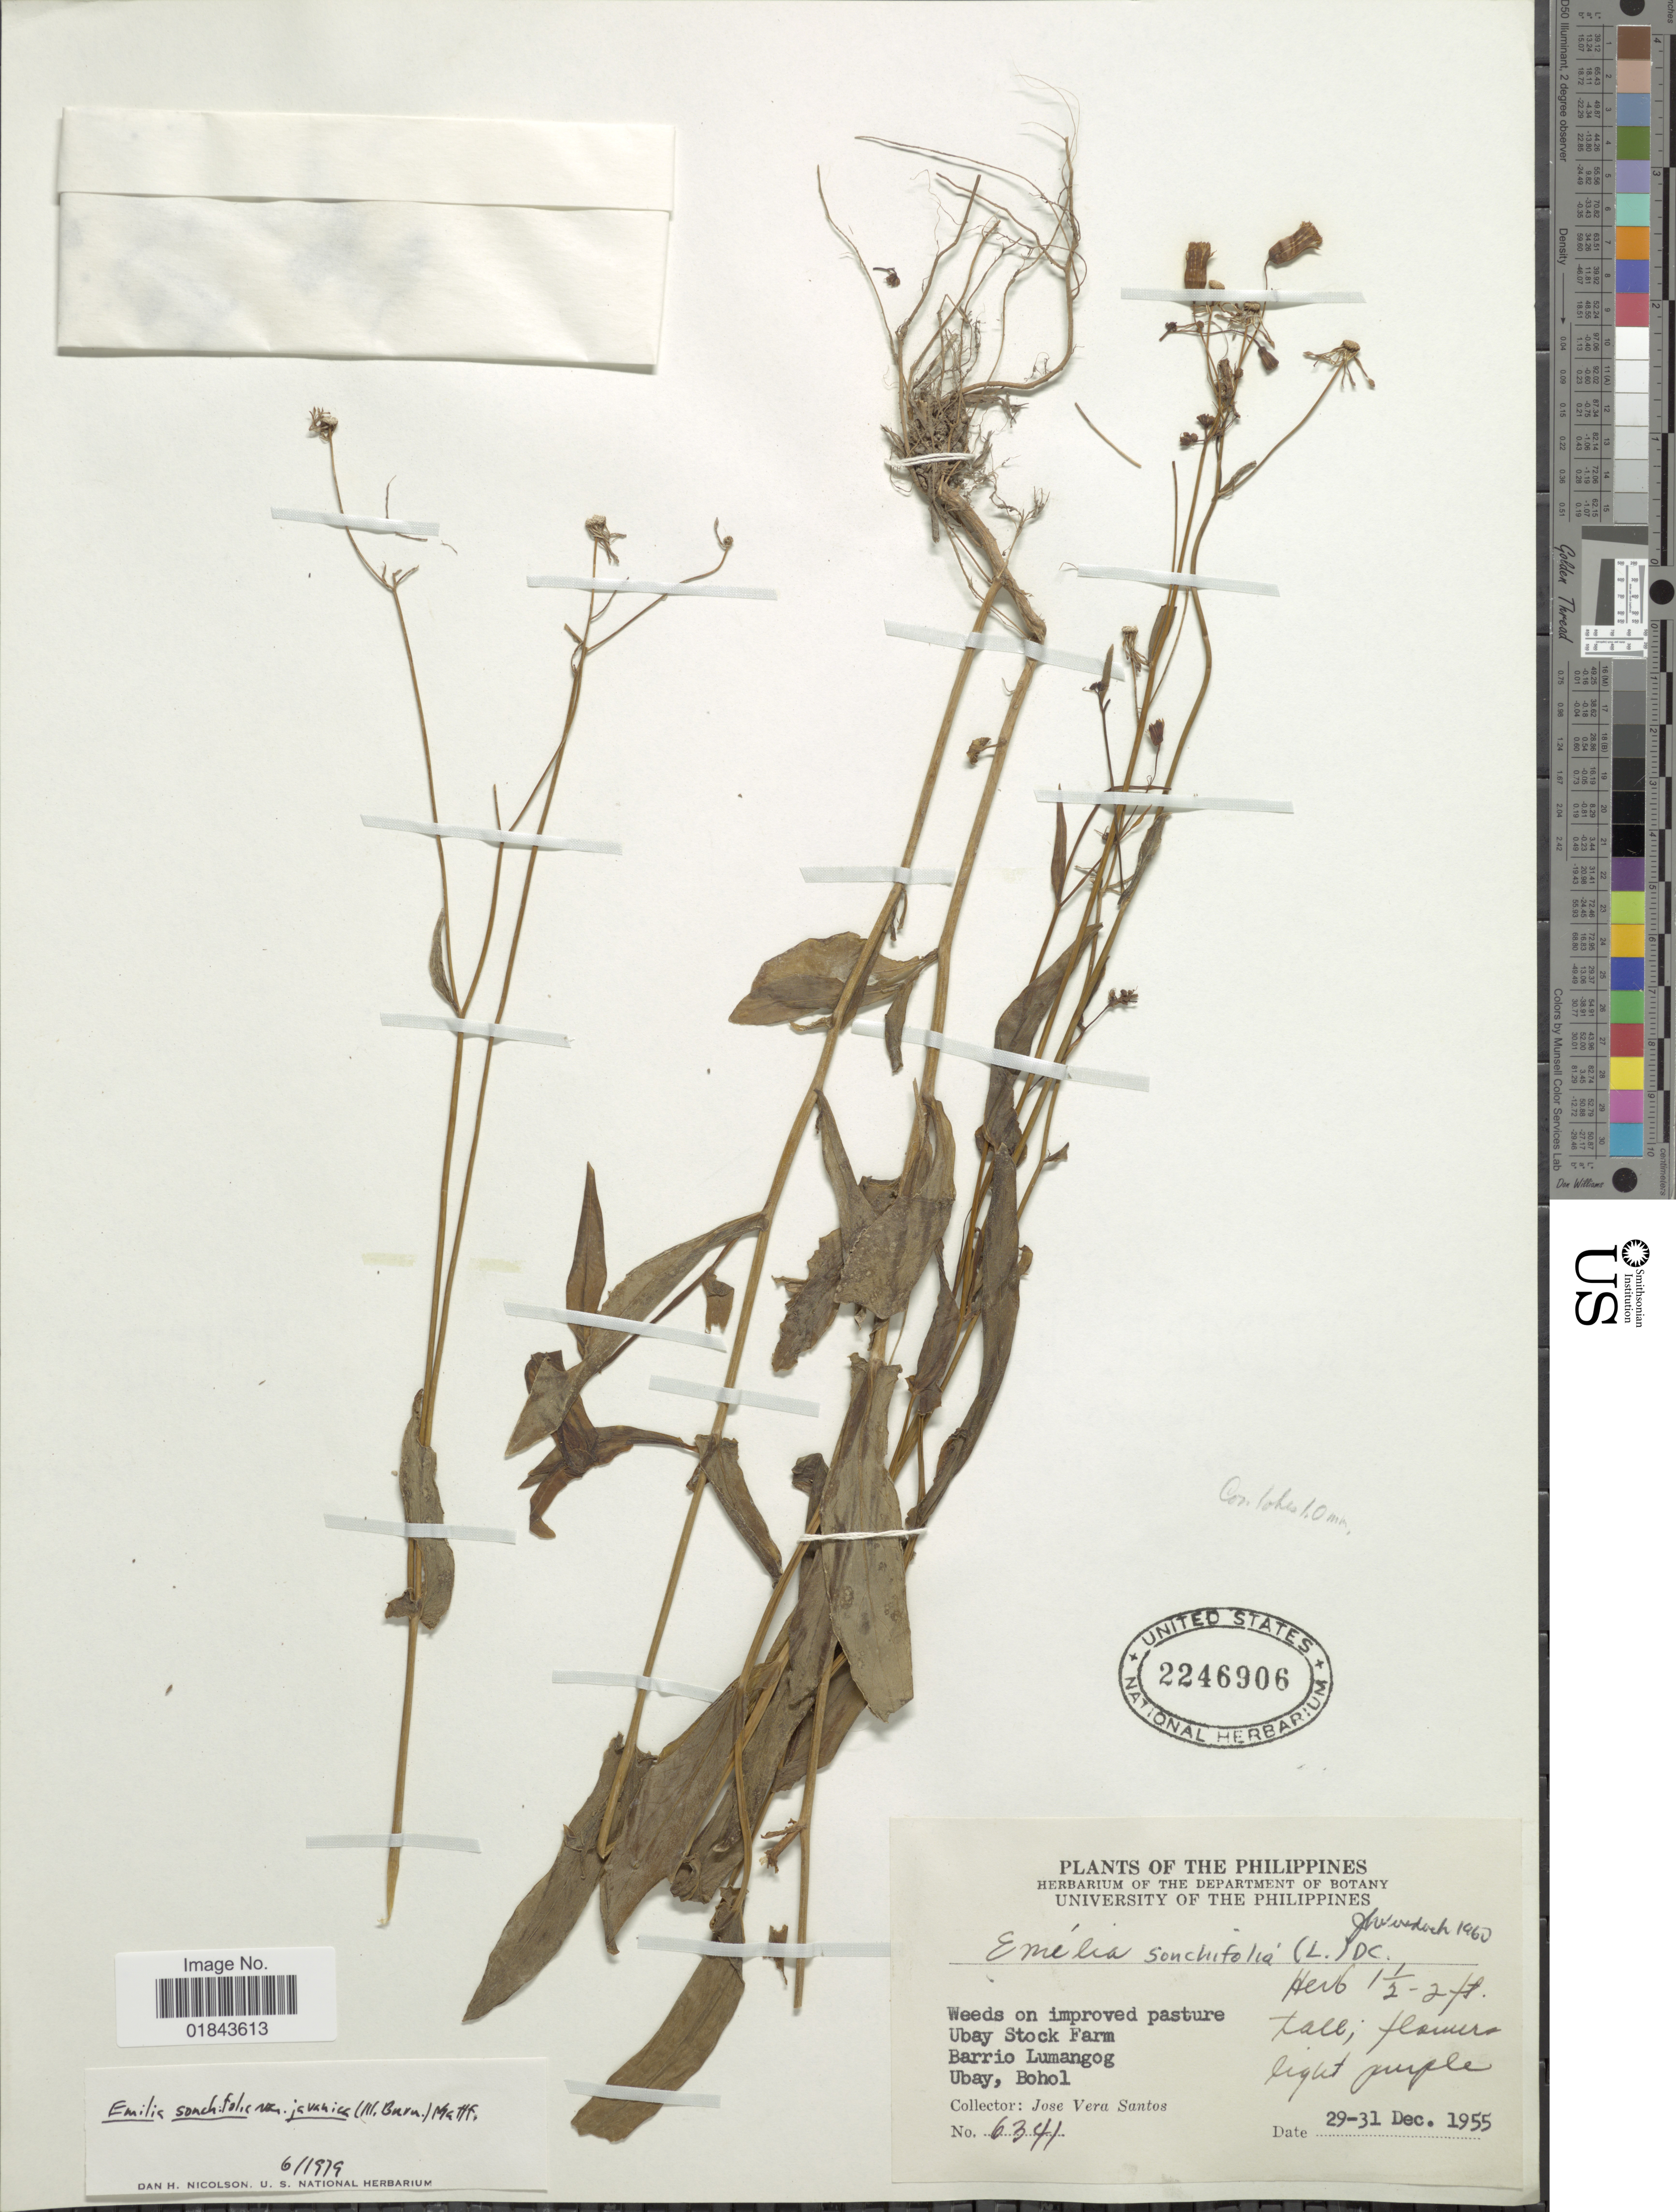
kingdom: Plantae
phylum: Tracheophyta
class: Magnoliopsida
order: Asterales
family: Asteraceae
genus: Emilia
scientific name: Emilia sonchifolia var. javanica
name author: (Burm. f.) Mattf.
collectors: J. V. Santos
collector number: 6341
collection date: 1955-12-29/1955-12-31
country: Philippines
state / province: Central Visayas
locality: Weeds on improved pasture Ubay Stock Farm, Barrio Lumangog, Ubay, Bohol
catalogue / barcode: US 2246906